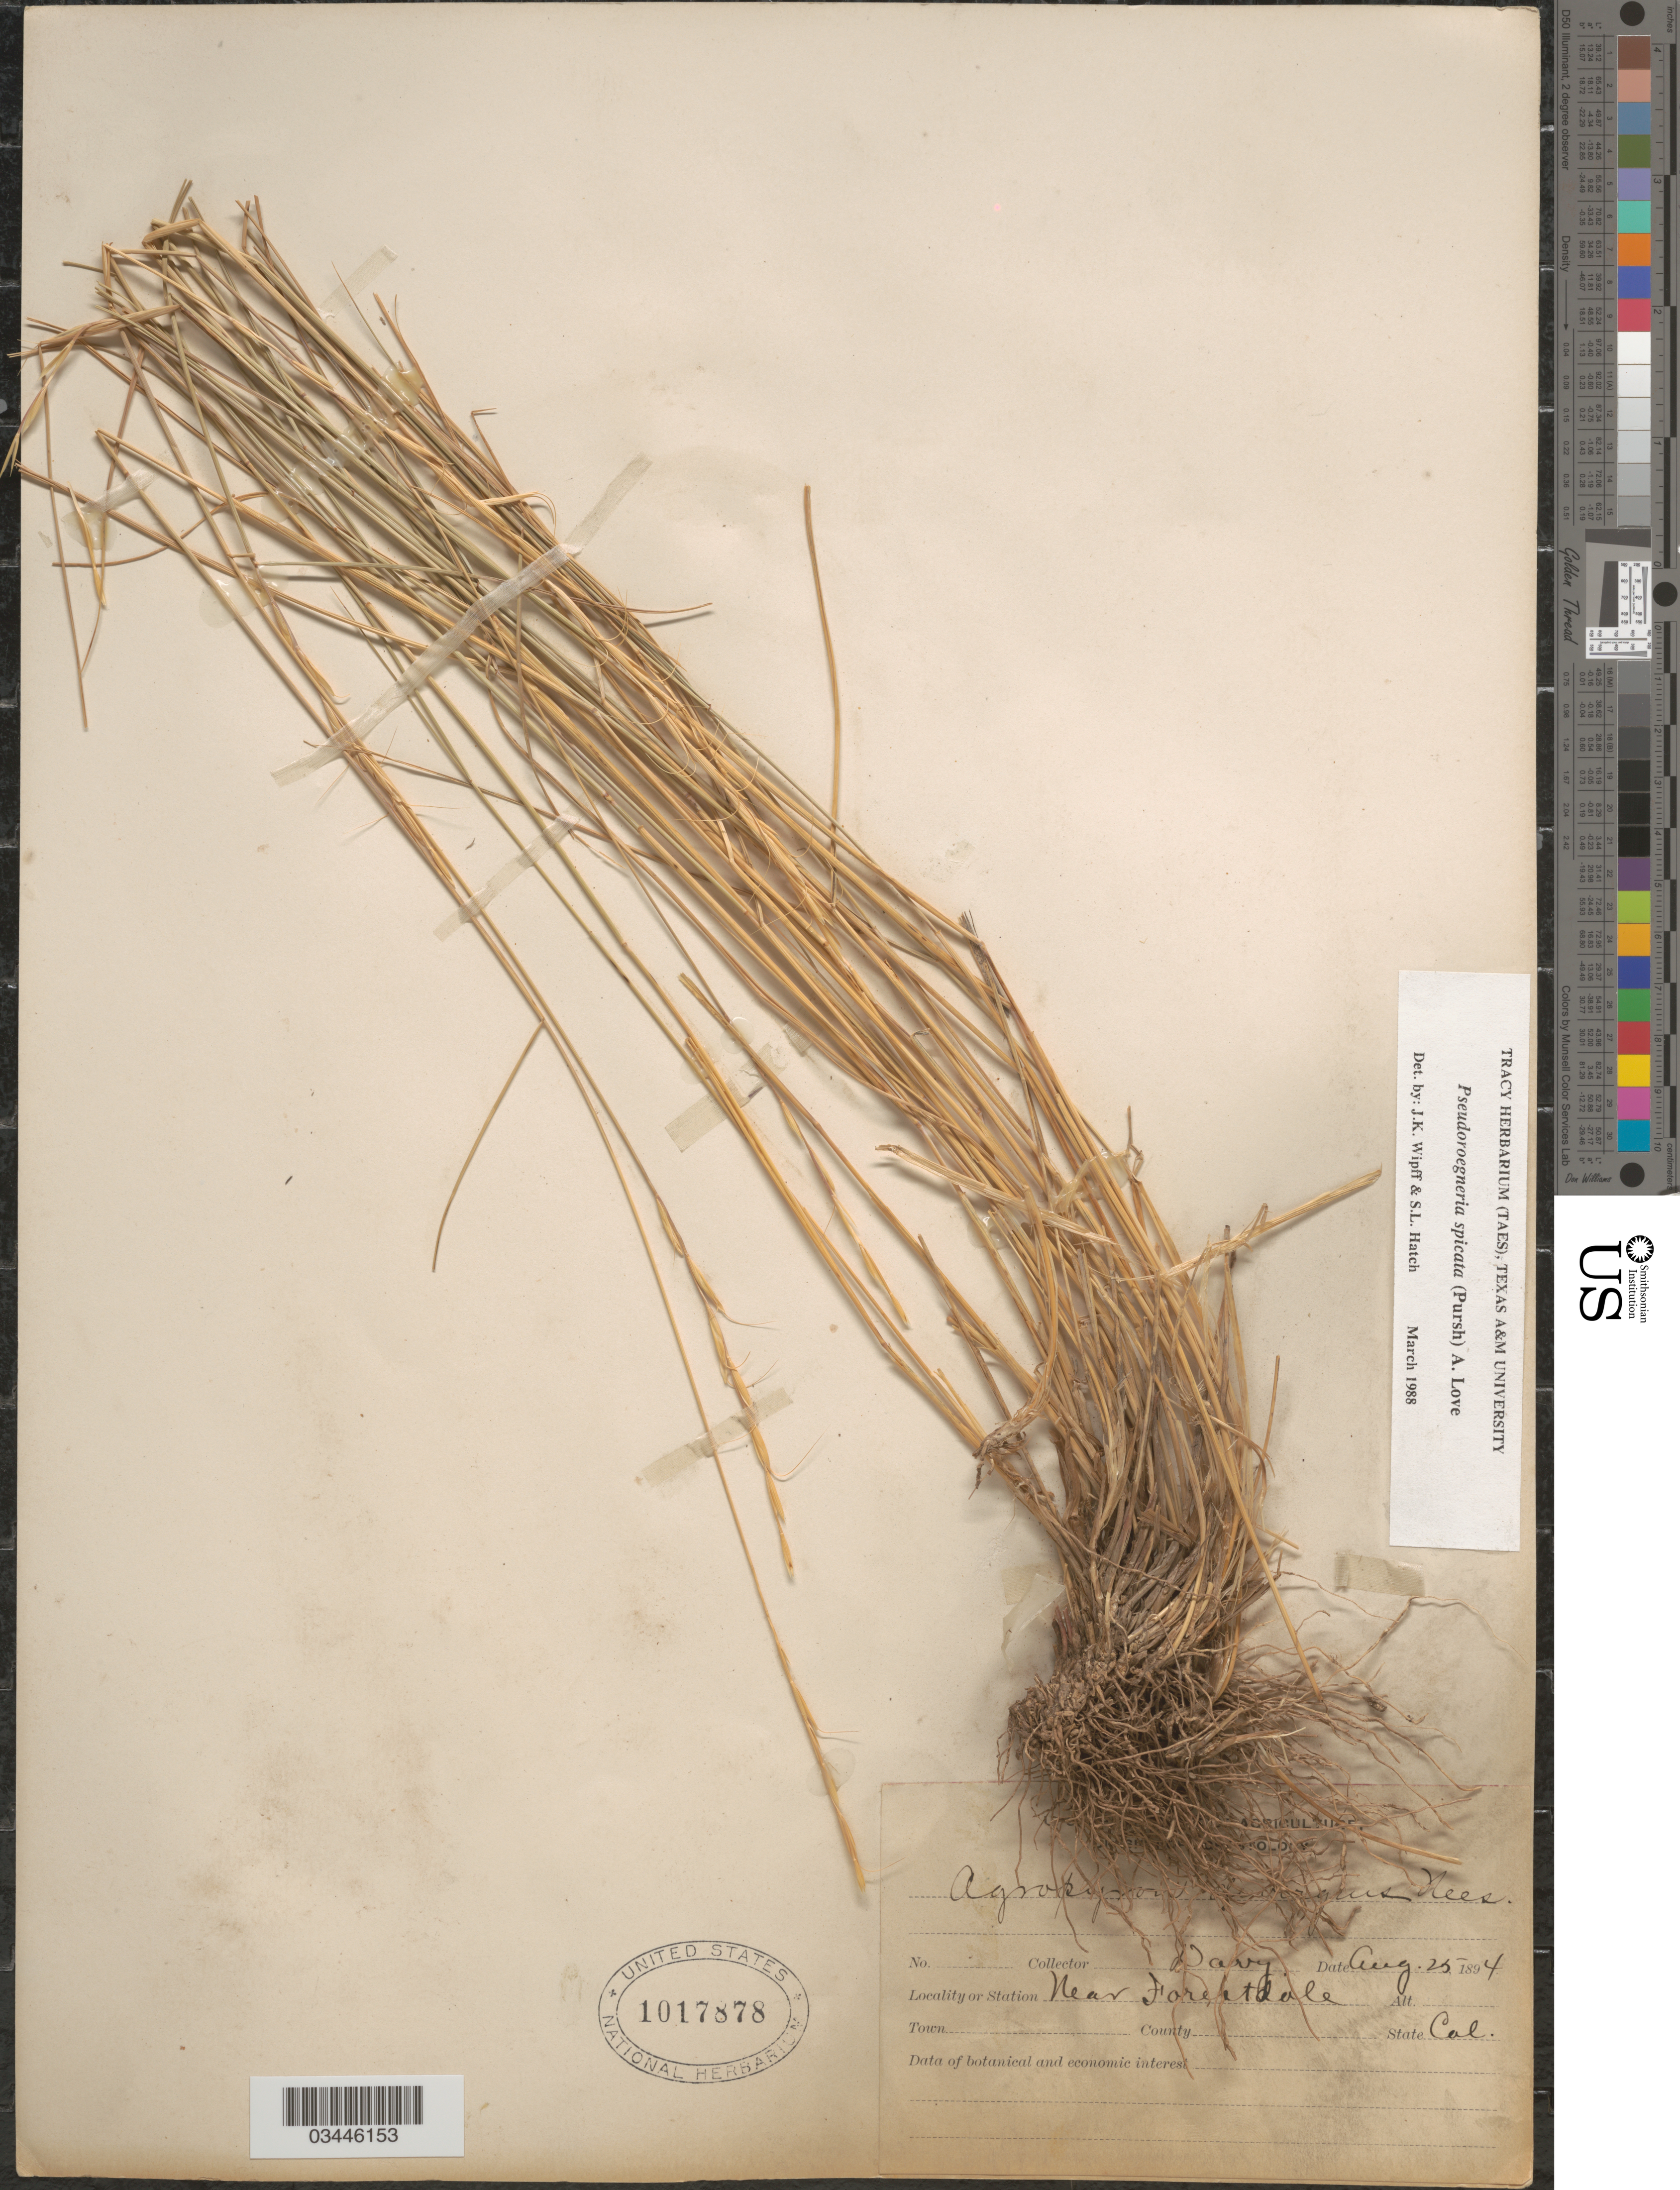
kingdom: Plantae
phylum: Tracheophyta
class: Liliopsida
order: Poales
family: Poaceae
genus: Pseudoroegneria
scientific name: Pseudoroegneria spicata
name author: (Pursh) Á. Löve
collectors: Davy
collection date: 1894-08-25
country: United States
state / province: California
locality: Near Forestdale.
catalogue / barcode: US 1017878